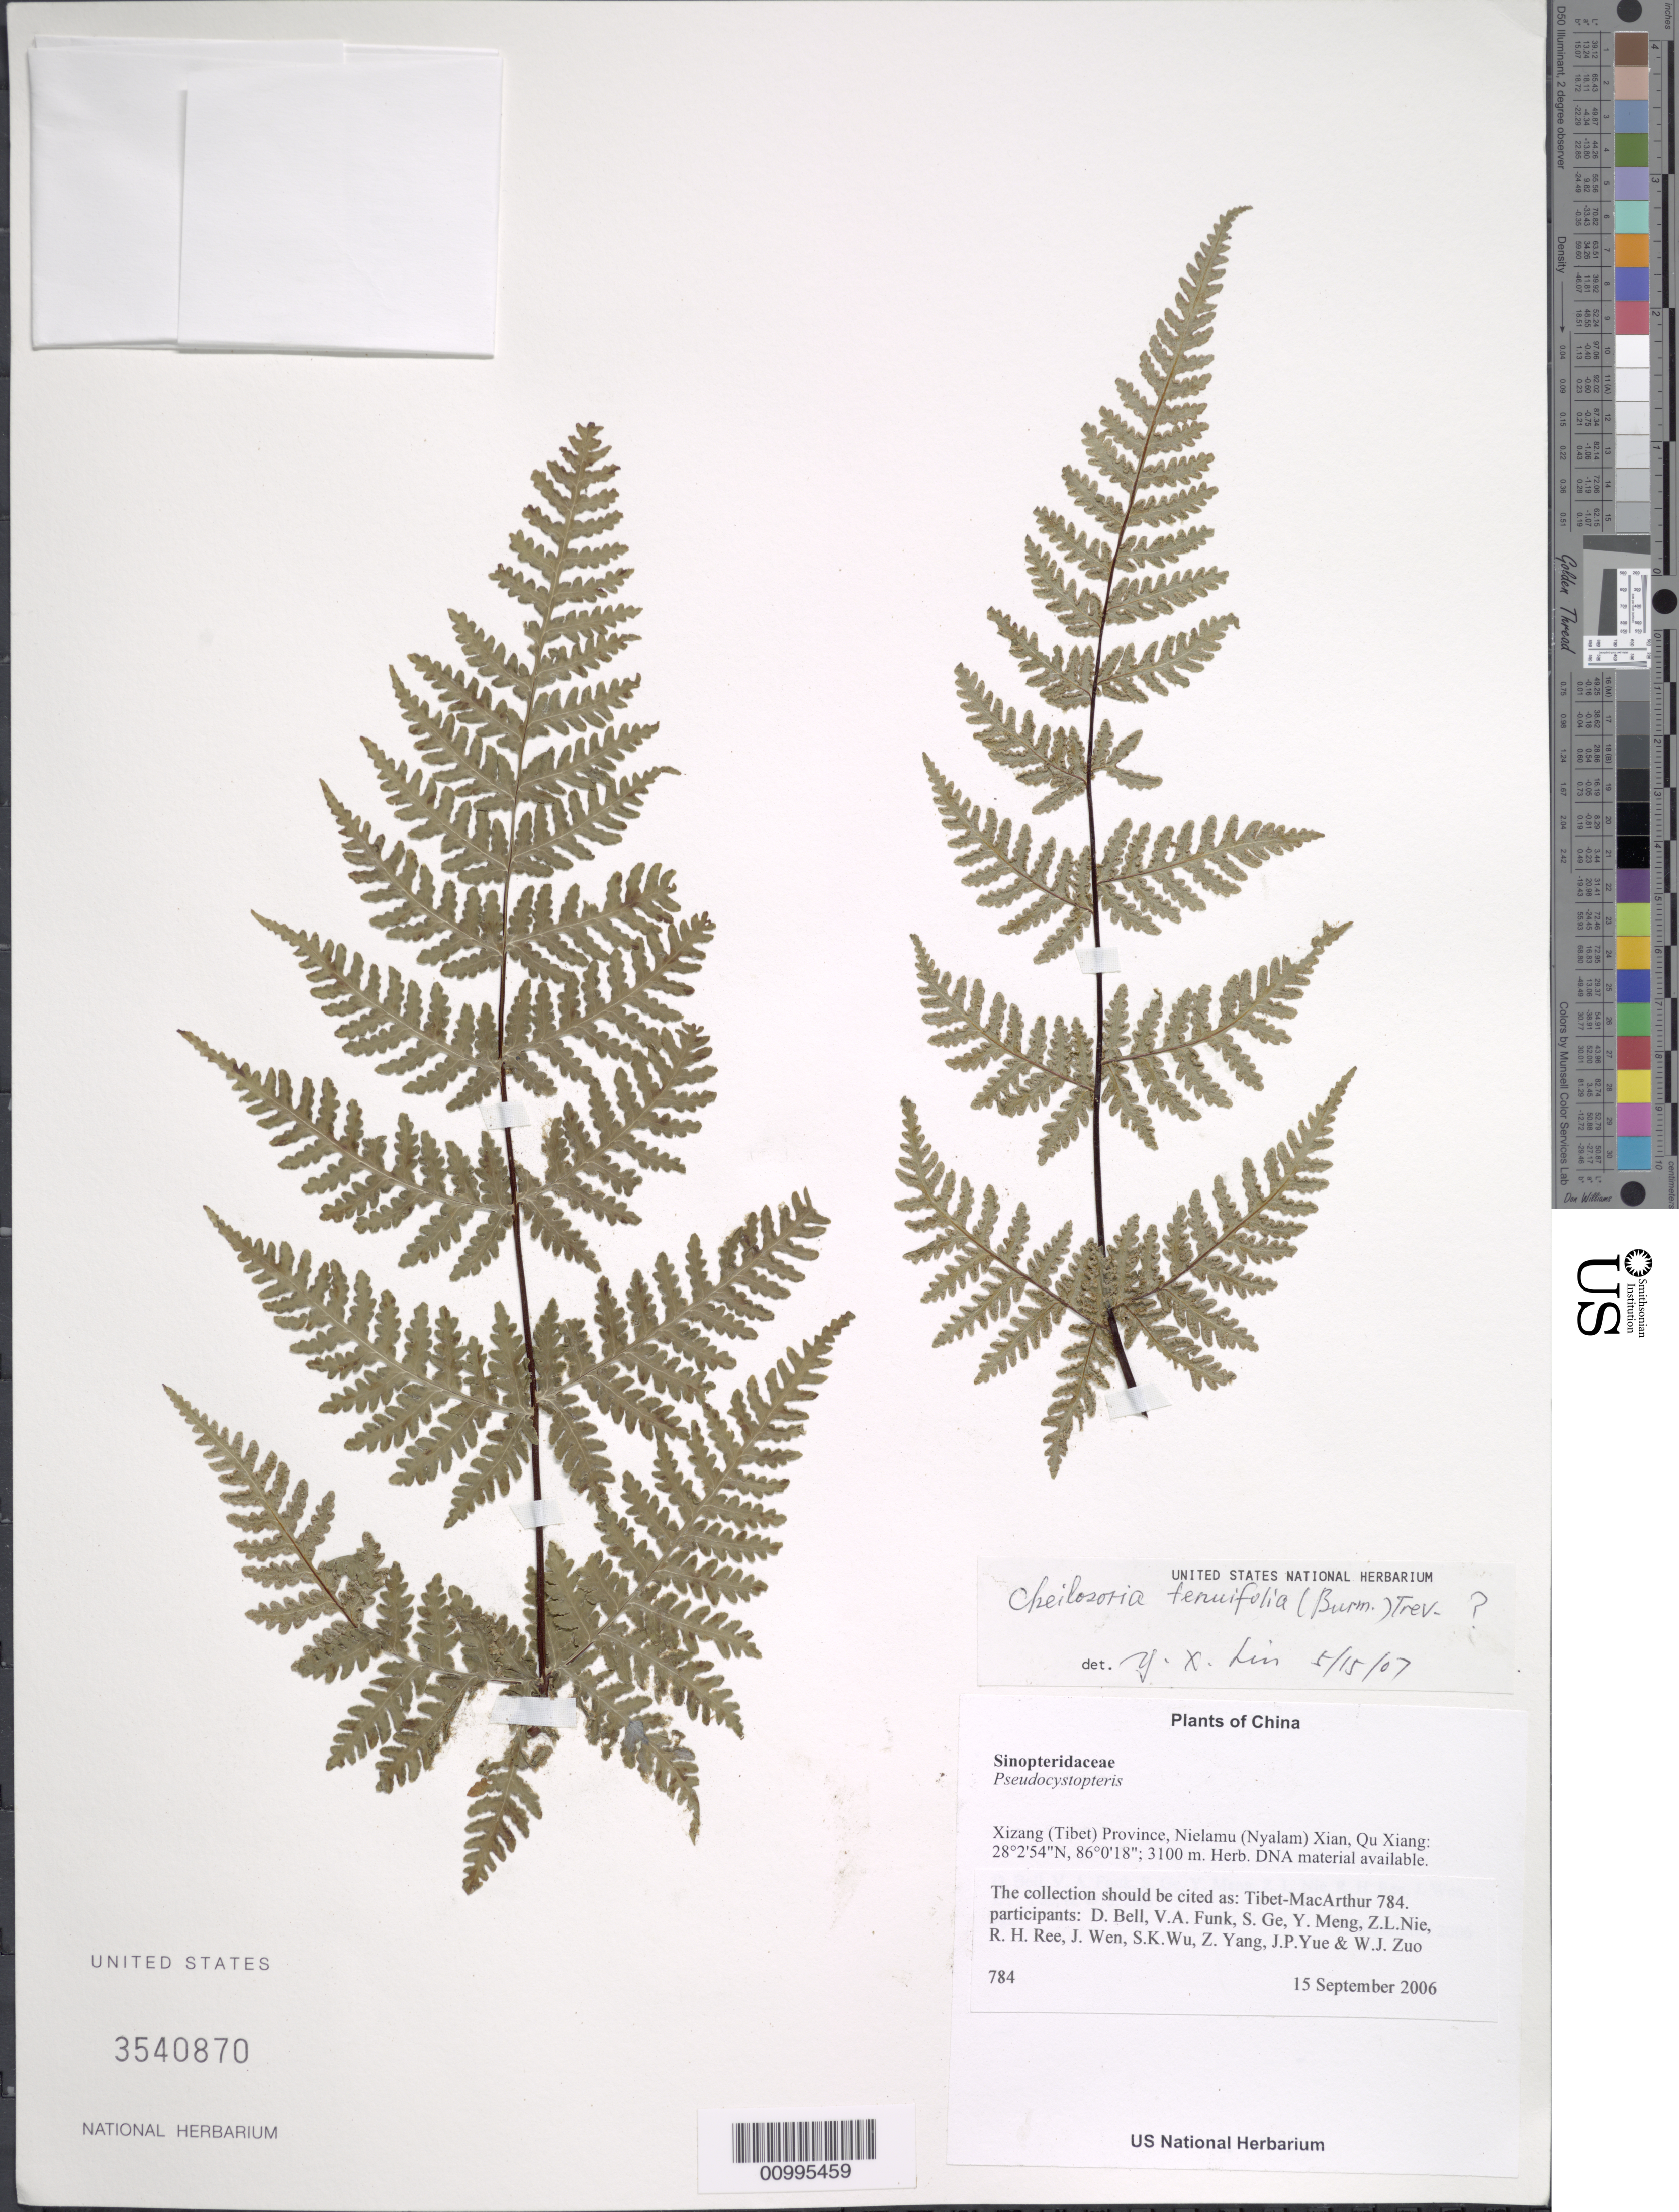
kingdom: Plantae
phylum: Tracheophyta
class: Polypodiopsida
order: Polypodiales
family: Pteridaceae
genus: Cheilanthes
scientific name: Cheilanthes tenuifolia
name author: (Burm. f.) Sw.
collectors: Tibet-MacArthur, D. A. Bell, V. Funk, S. Ge, Y. Meng, Z. Nie, R. Ree, J. Wen, J. Yue & W. Zuo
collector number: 784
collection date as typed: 15 Sep 2006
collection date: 2006-09-15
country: China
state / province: Xizang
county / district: Nielamu (Nyalam) Xian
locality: Qu Xiang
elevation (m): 3100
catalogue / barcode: US 3540870